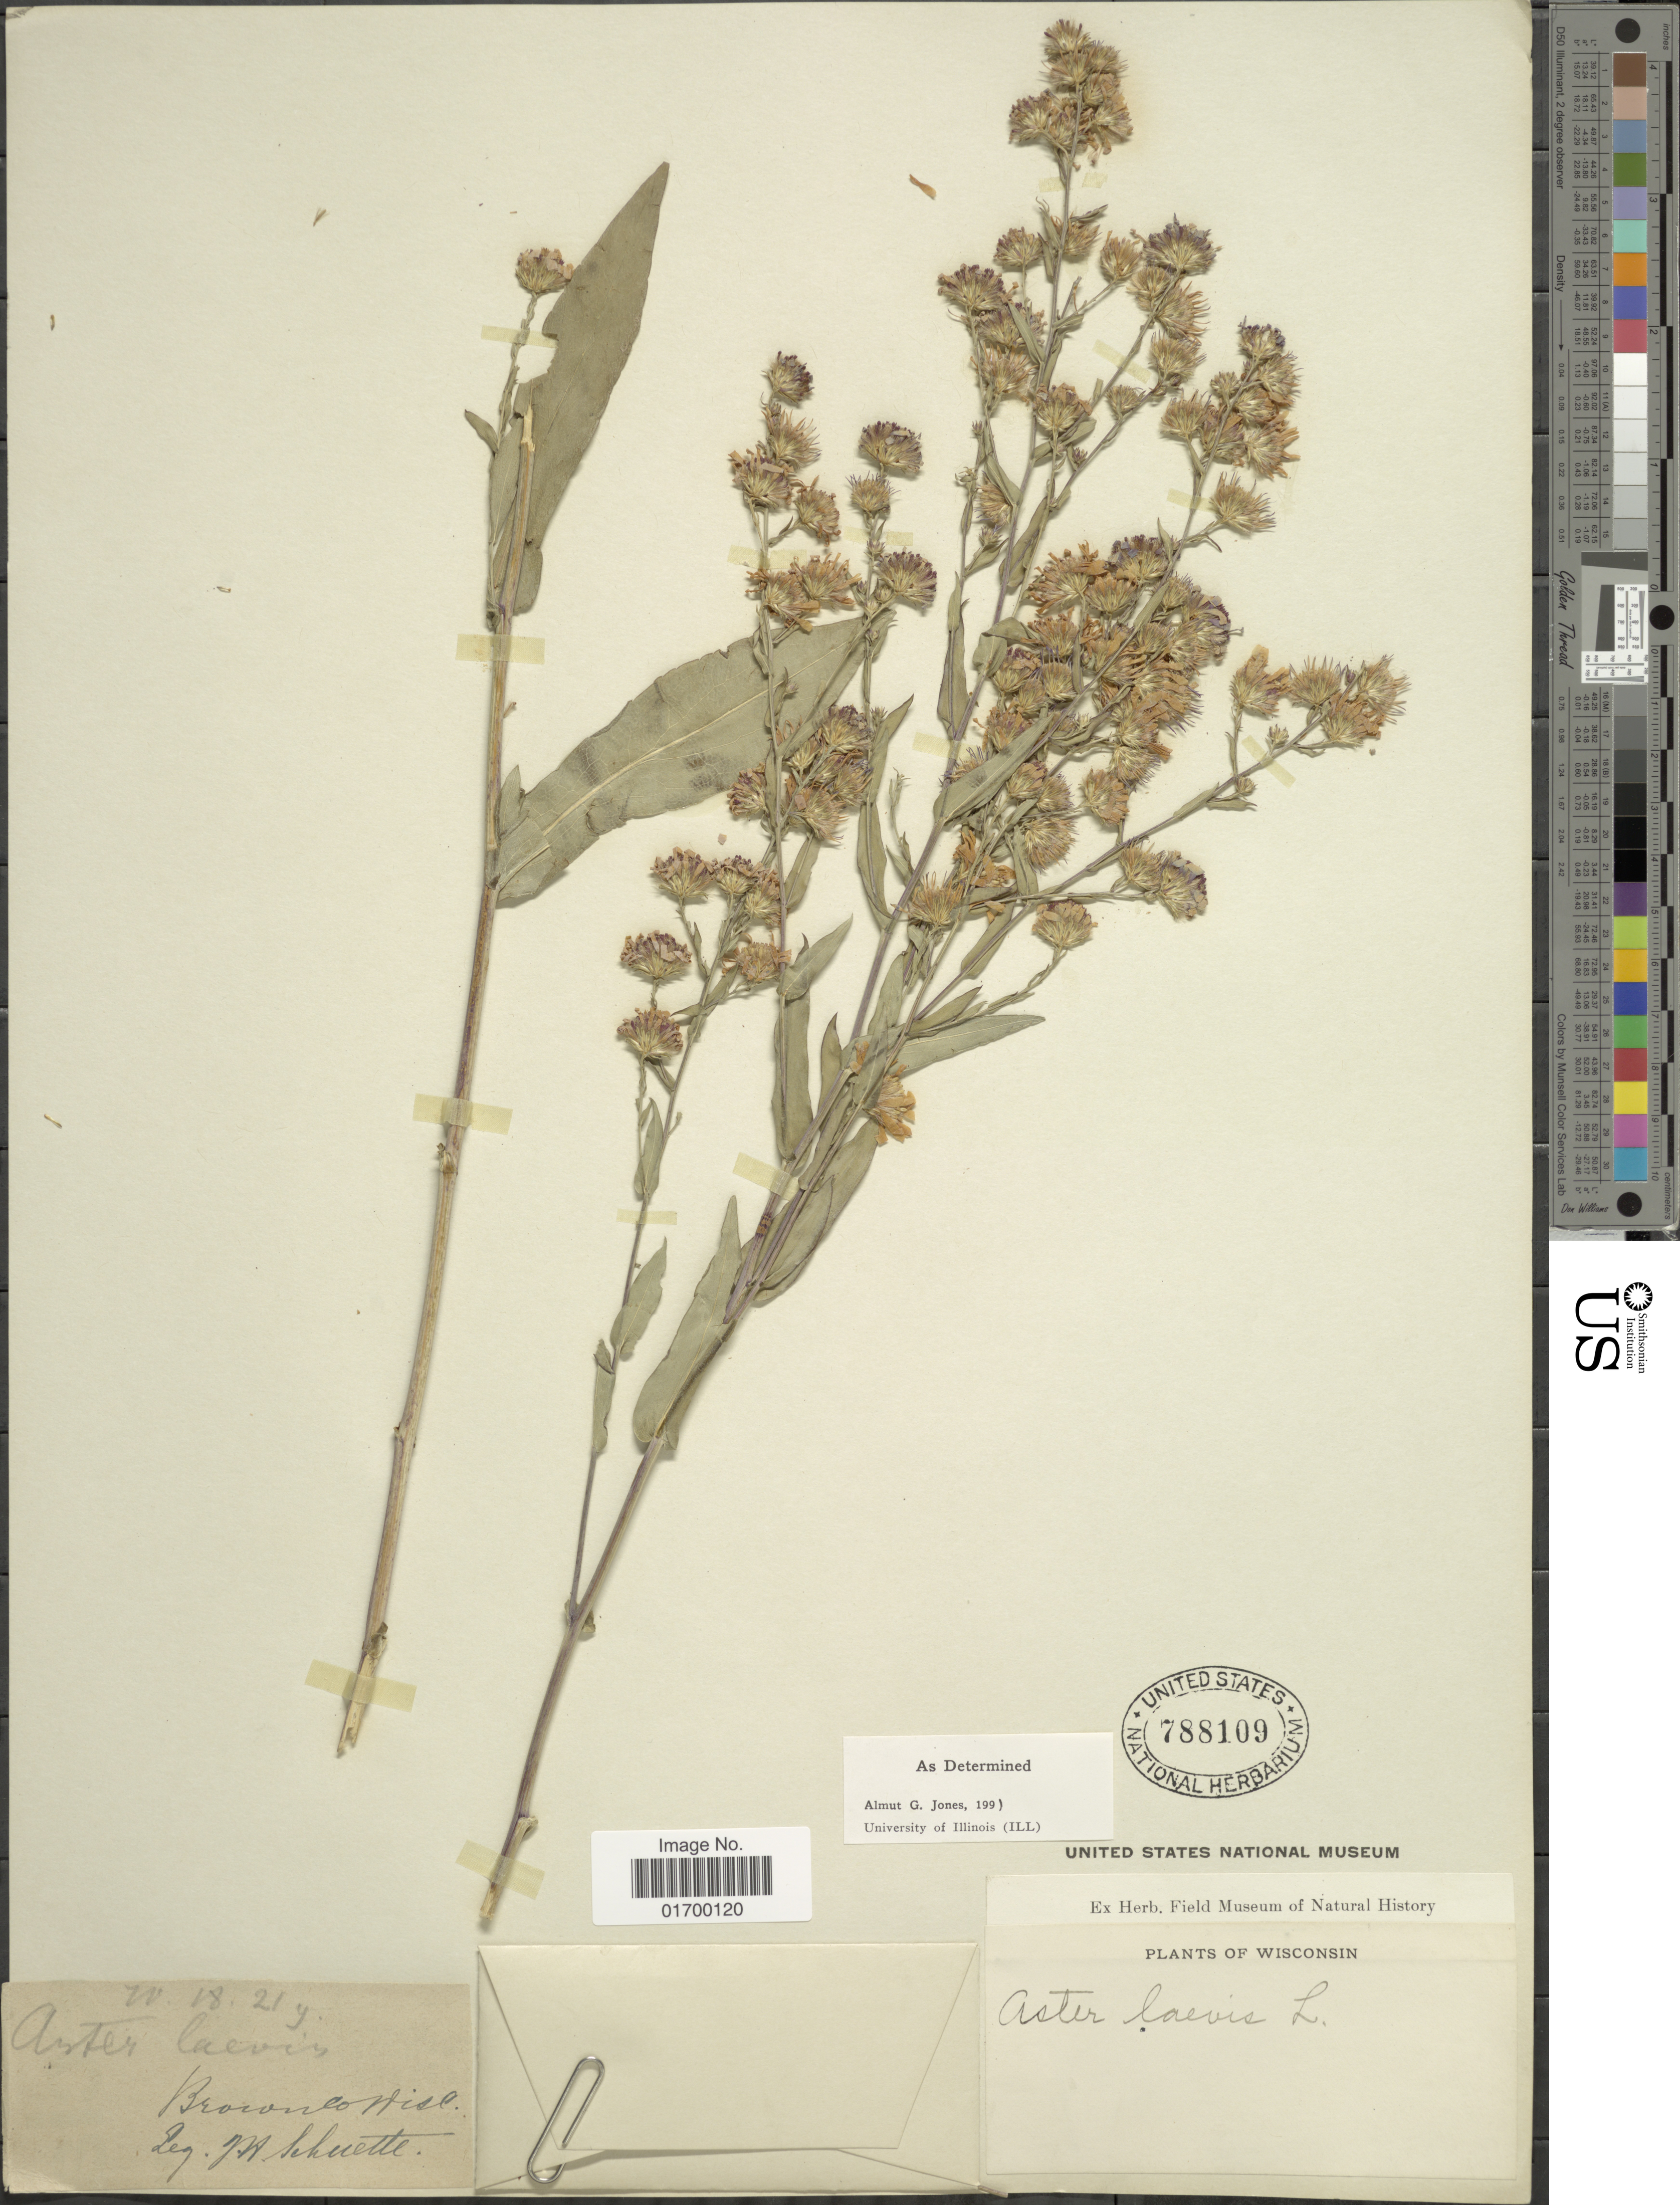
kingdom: Plantae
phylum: Tracheophyta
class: Magnoliopsida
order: Asterales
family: Asteraceae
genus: Symphyotrichum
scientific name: Symphyotrichum laeve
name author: (L.) Á. Löve & D. Löve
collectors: J. H. Schuette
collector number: W1821?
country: United States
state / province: Wisconsin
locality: Brown Co.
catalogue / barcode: US 788109